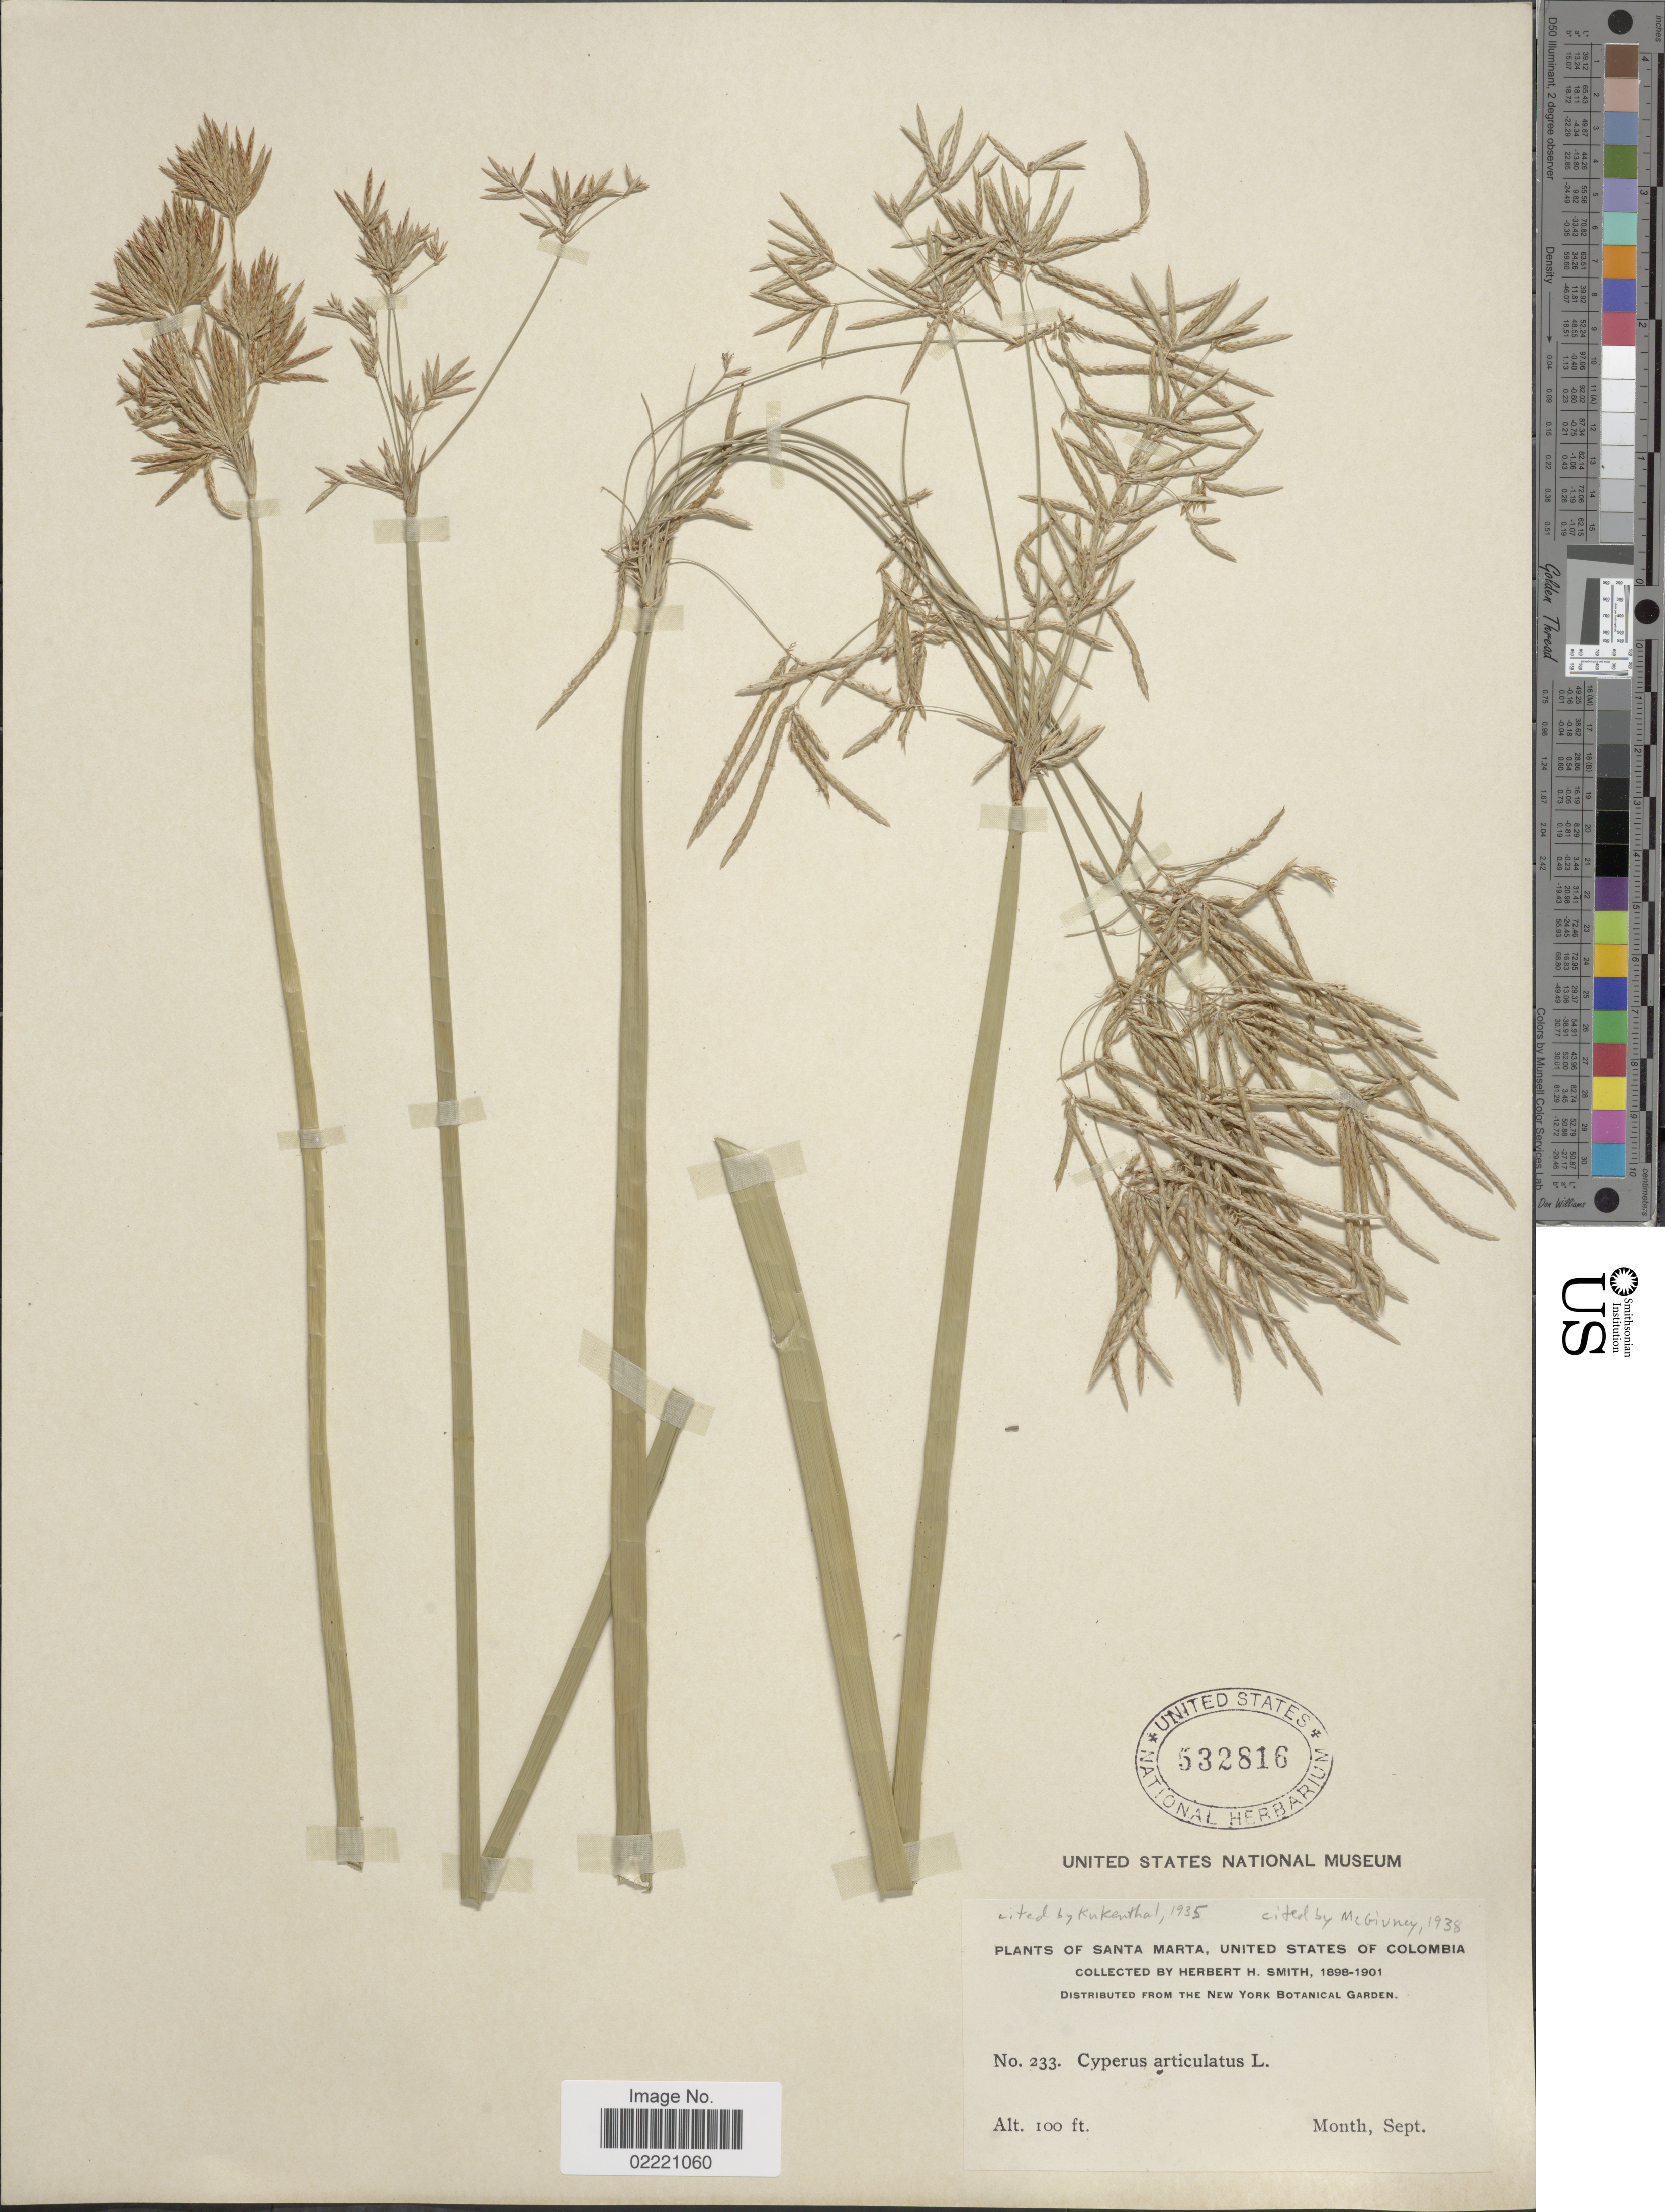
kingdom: Plantae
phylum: Tracheophyta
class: Liliopsida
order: Poales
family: Cyperaceae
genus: Cyperus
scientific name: Cyperus articulatus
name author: L.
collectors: Herbert H. Smith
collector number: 2336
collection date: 1898-09/1901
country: Colombia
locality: Santa Marta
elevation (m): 30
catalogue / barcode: US 532816